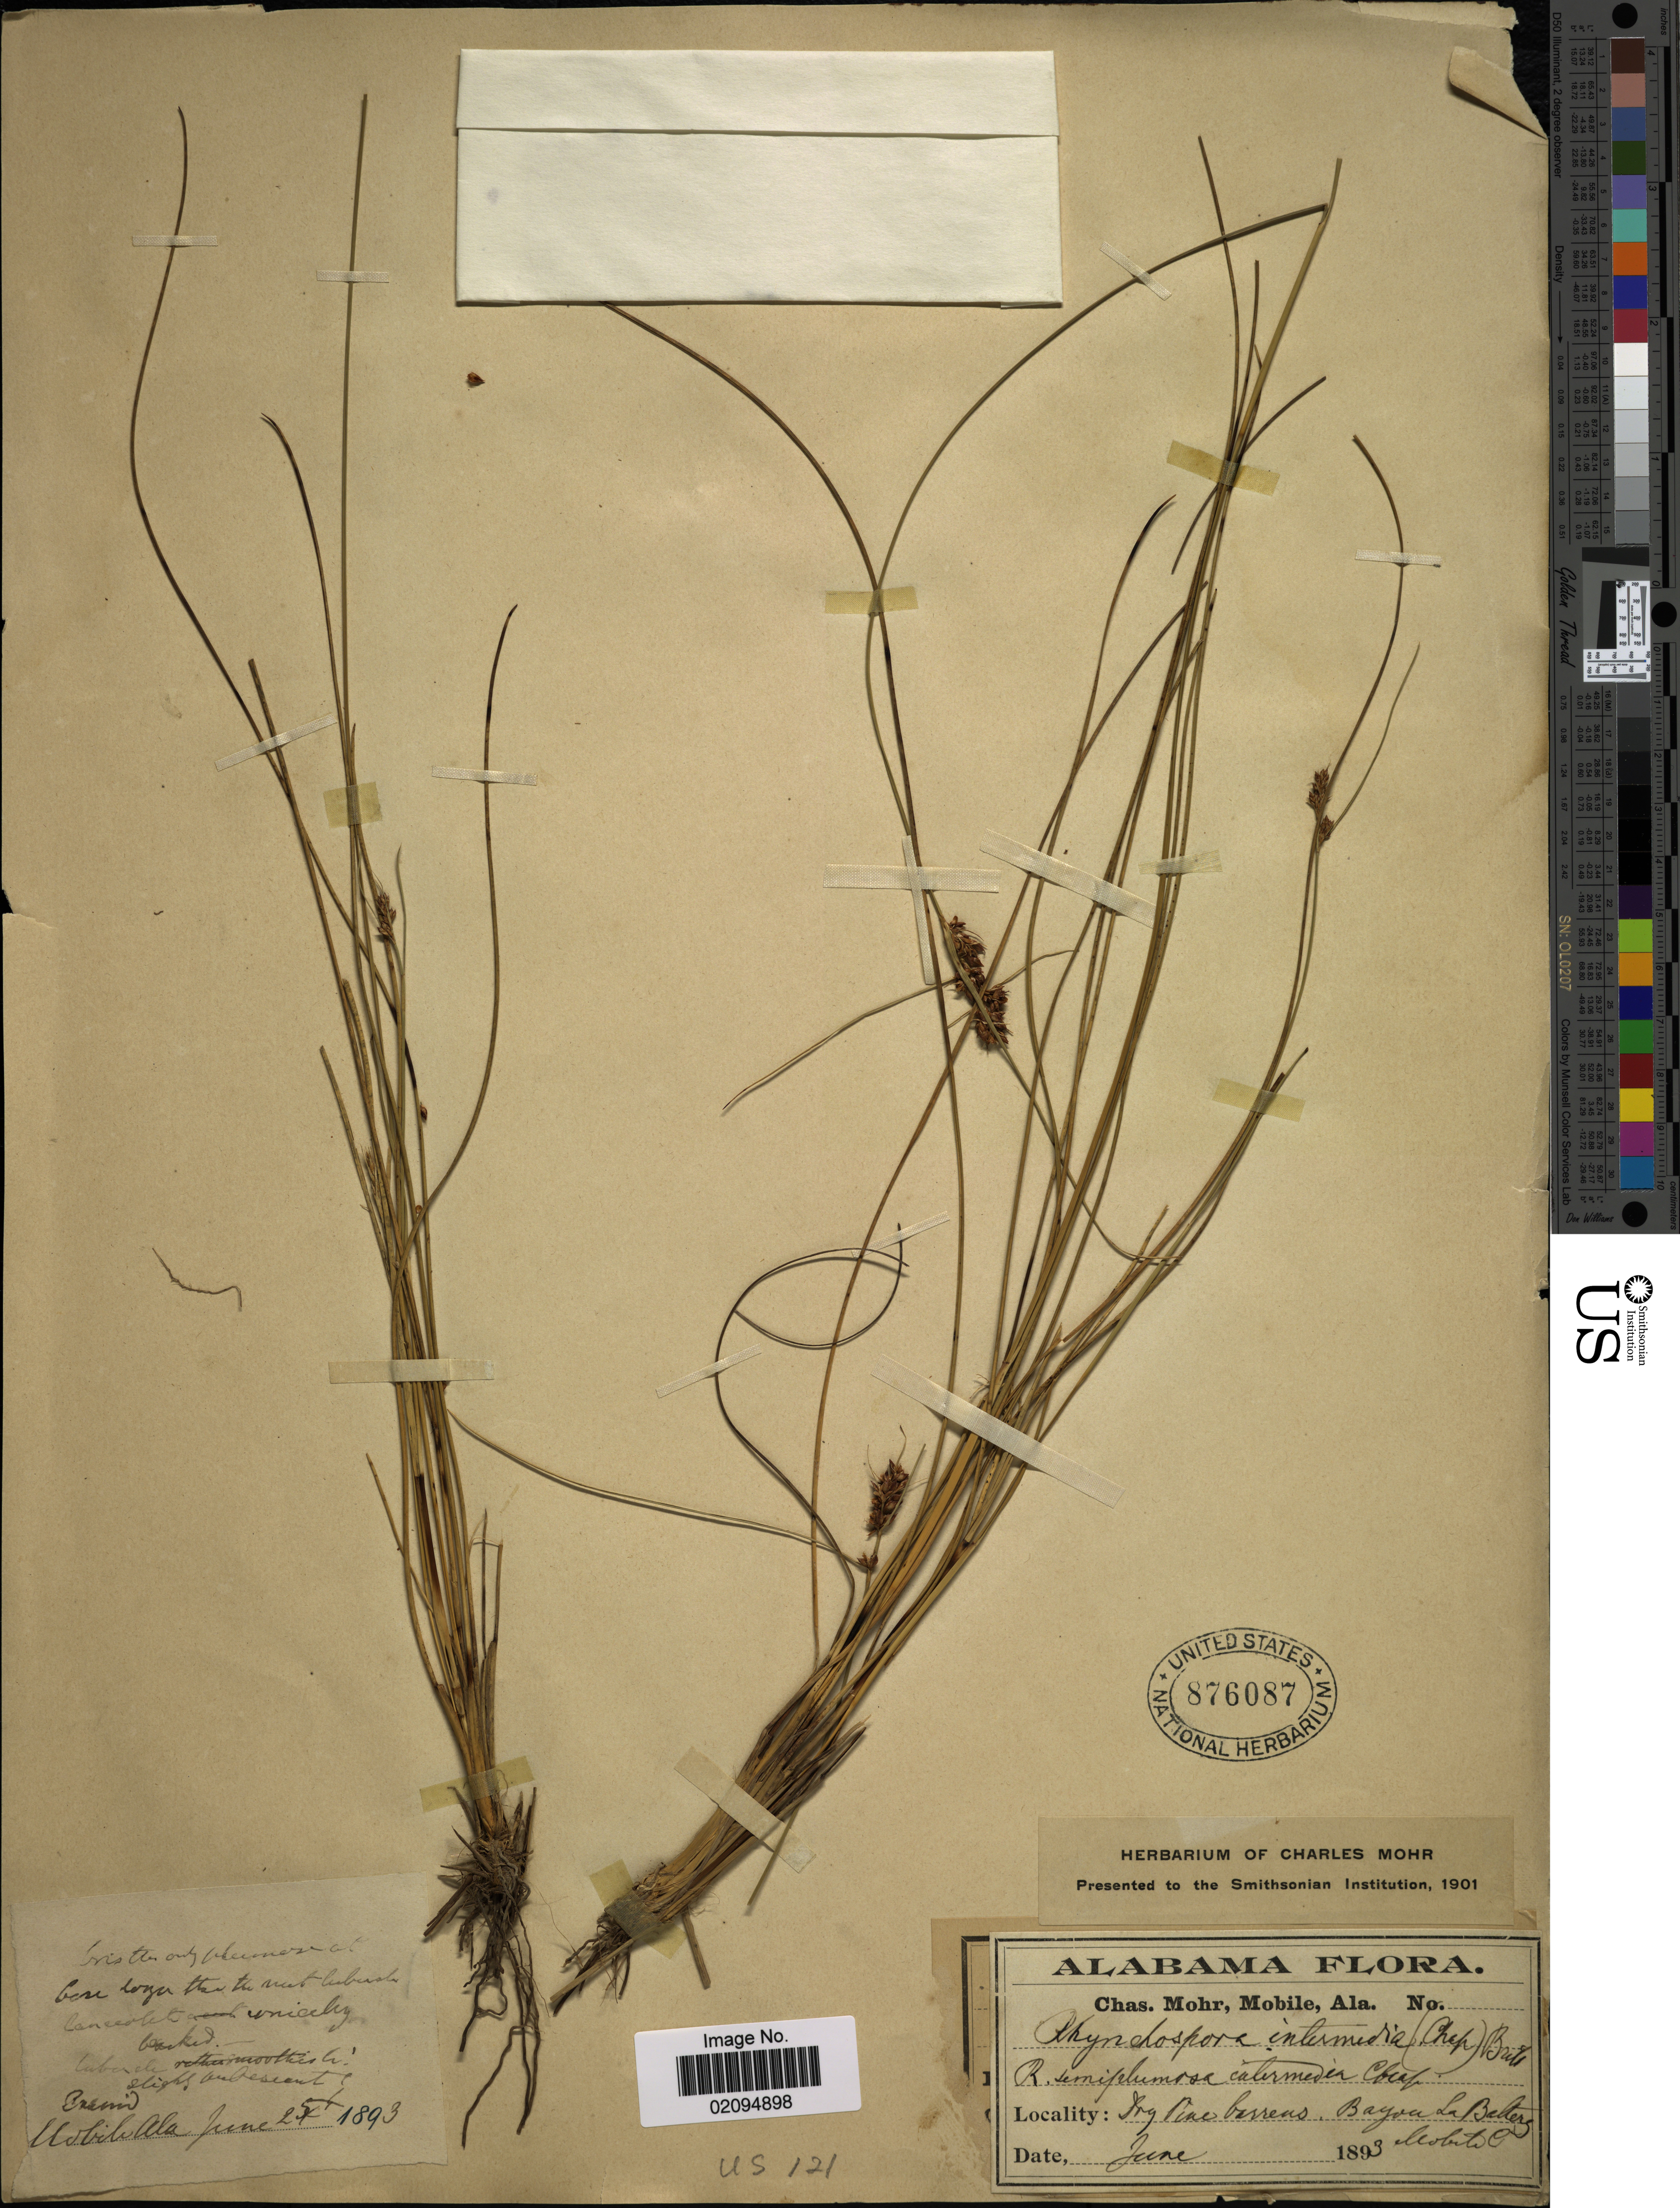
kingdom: Plantae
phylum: Tracheophyta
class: Liliopsida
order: Poales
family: Cyperaceae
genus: Rhynchospora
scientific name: Rhynchospora plumosa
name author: Elliott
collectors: Mohr, C. T. (herbarium)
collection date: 1893-06-25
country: United States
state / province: Alabama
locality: Bayou la Battery, Mobile Co.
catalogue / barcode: US 876087